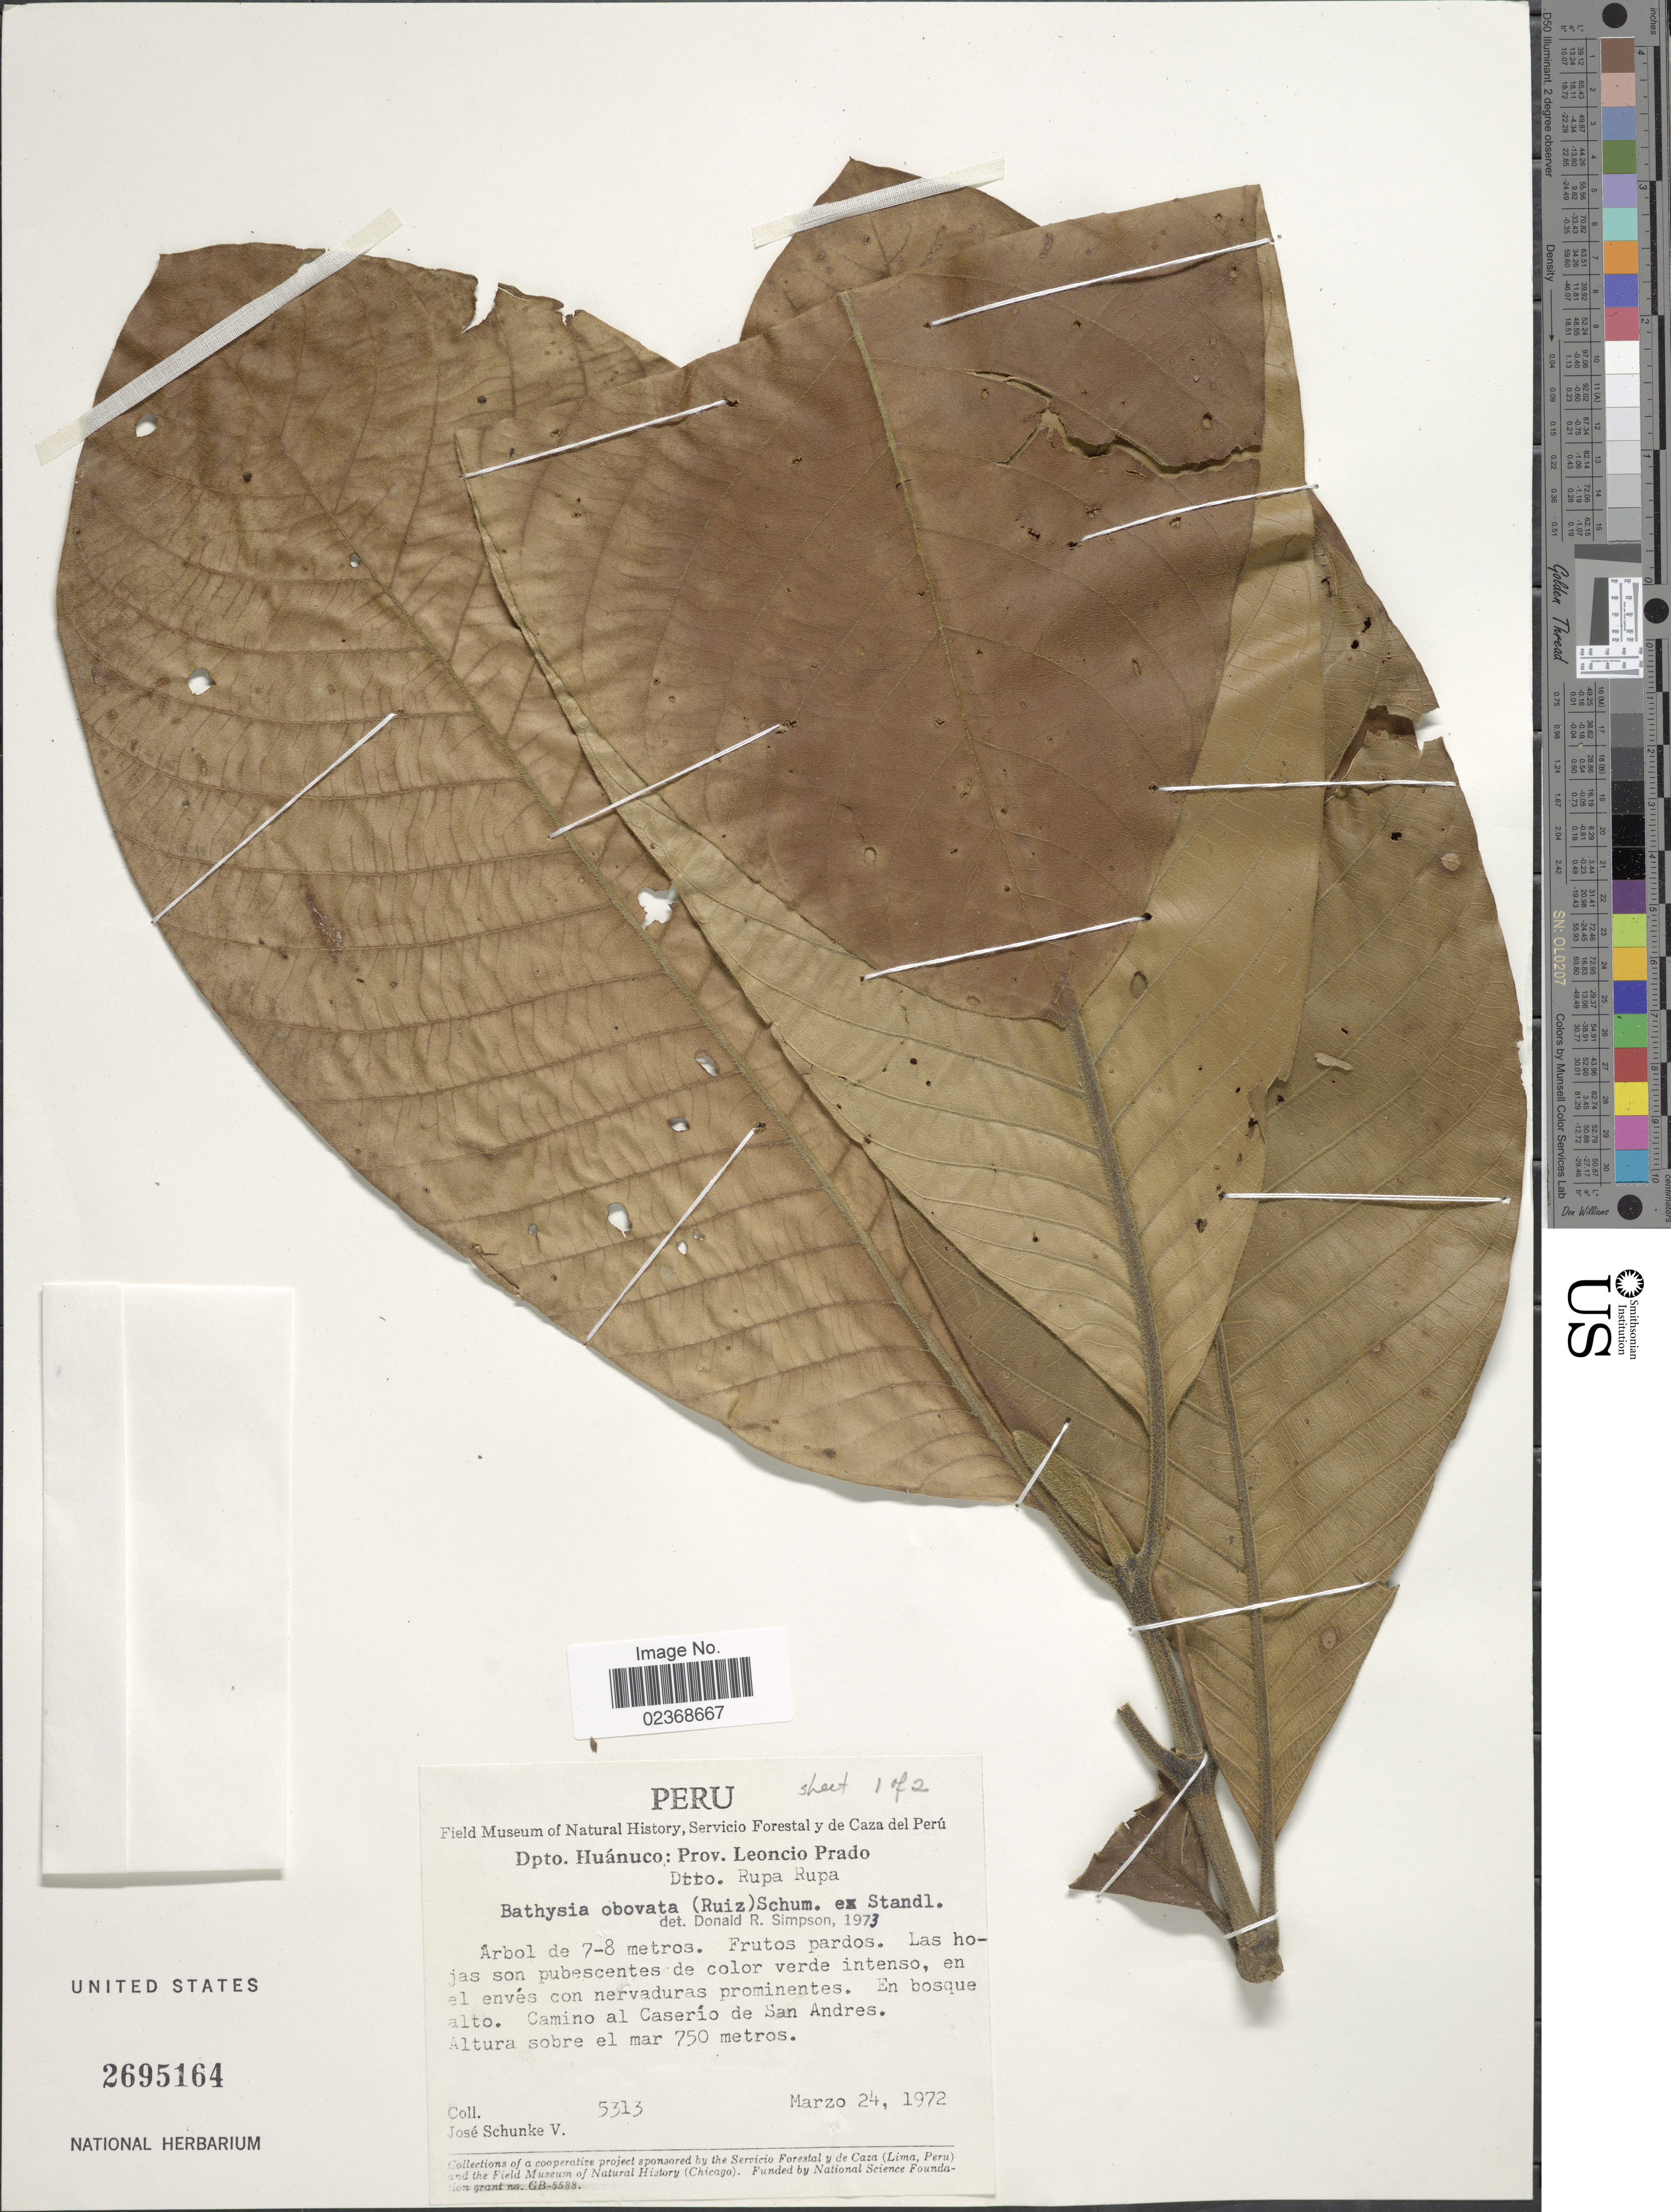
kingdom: Plantae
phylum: Tracheophyta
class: Magnoliopsida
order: Gentianales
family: Rubiaceae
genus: Schizocalyx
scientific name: Schizocalyx obovatus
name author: (K. Schum. ex Standl.) Kainul. & B. Bremer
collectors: J. Schunke Vigo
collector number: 5313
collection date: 1972-03-24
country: Peru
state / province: Huánuco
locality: Prov. Leoncio Prado Dtto. Rupa Rupa, Camino al Caserio de San Andres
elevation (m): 750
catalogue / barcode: US 2695164